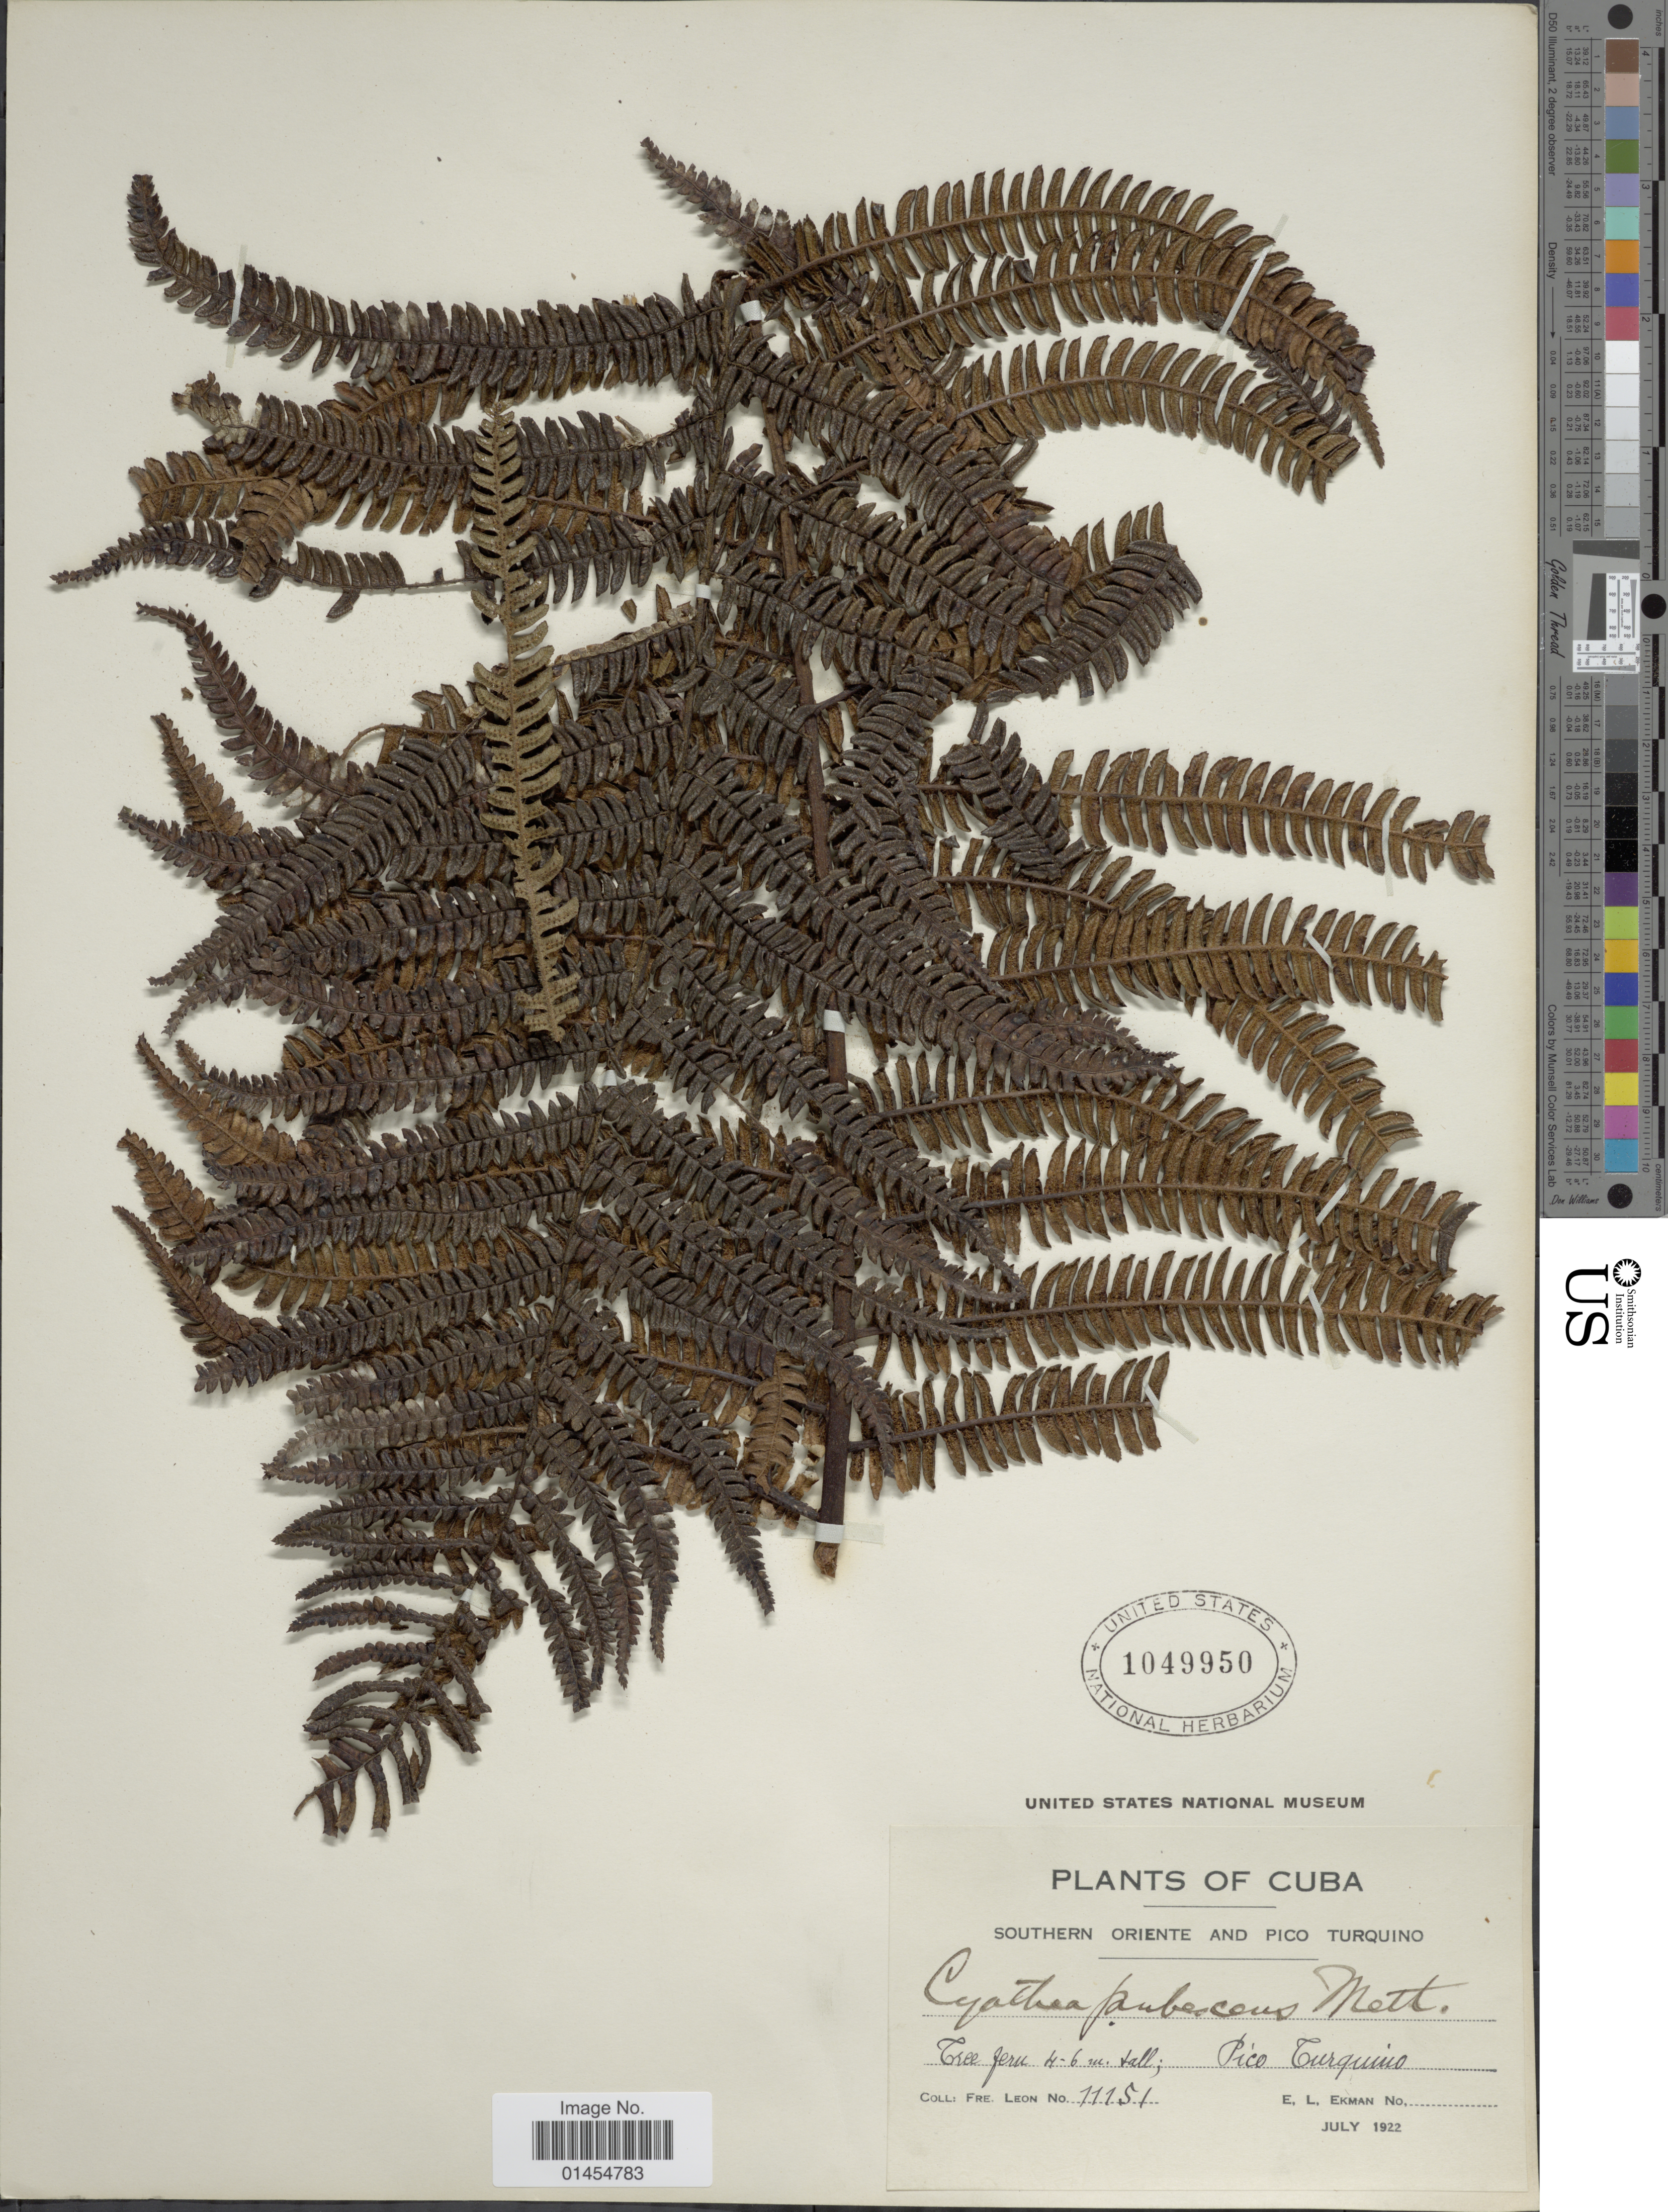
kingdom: Plantae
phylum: Tracheophyta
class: Polypodiopsida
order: Cyatheales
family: Cyatheaceae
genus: Alsophila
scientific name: Alsophila minor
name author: (D.C. Eaton) R.M. Tryon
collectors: F. Leon & E. L. Ekman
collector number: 11151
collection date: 1922-07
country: Cuba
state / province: Oriente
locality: Southern Oriente and Pico Turquino.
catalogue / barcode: US 1049950